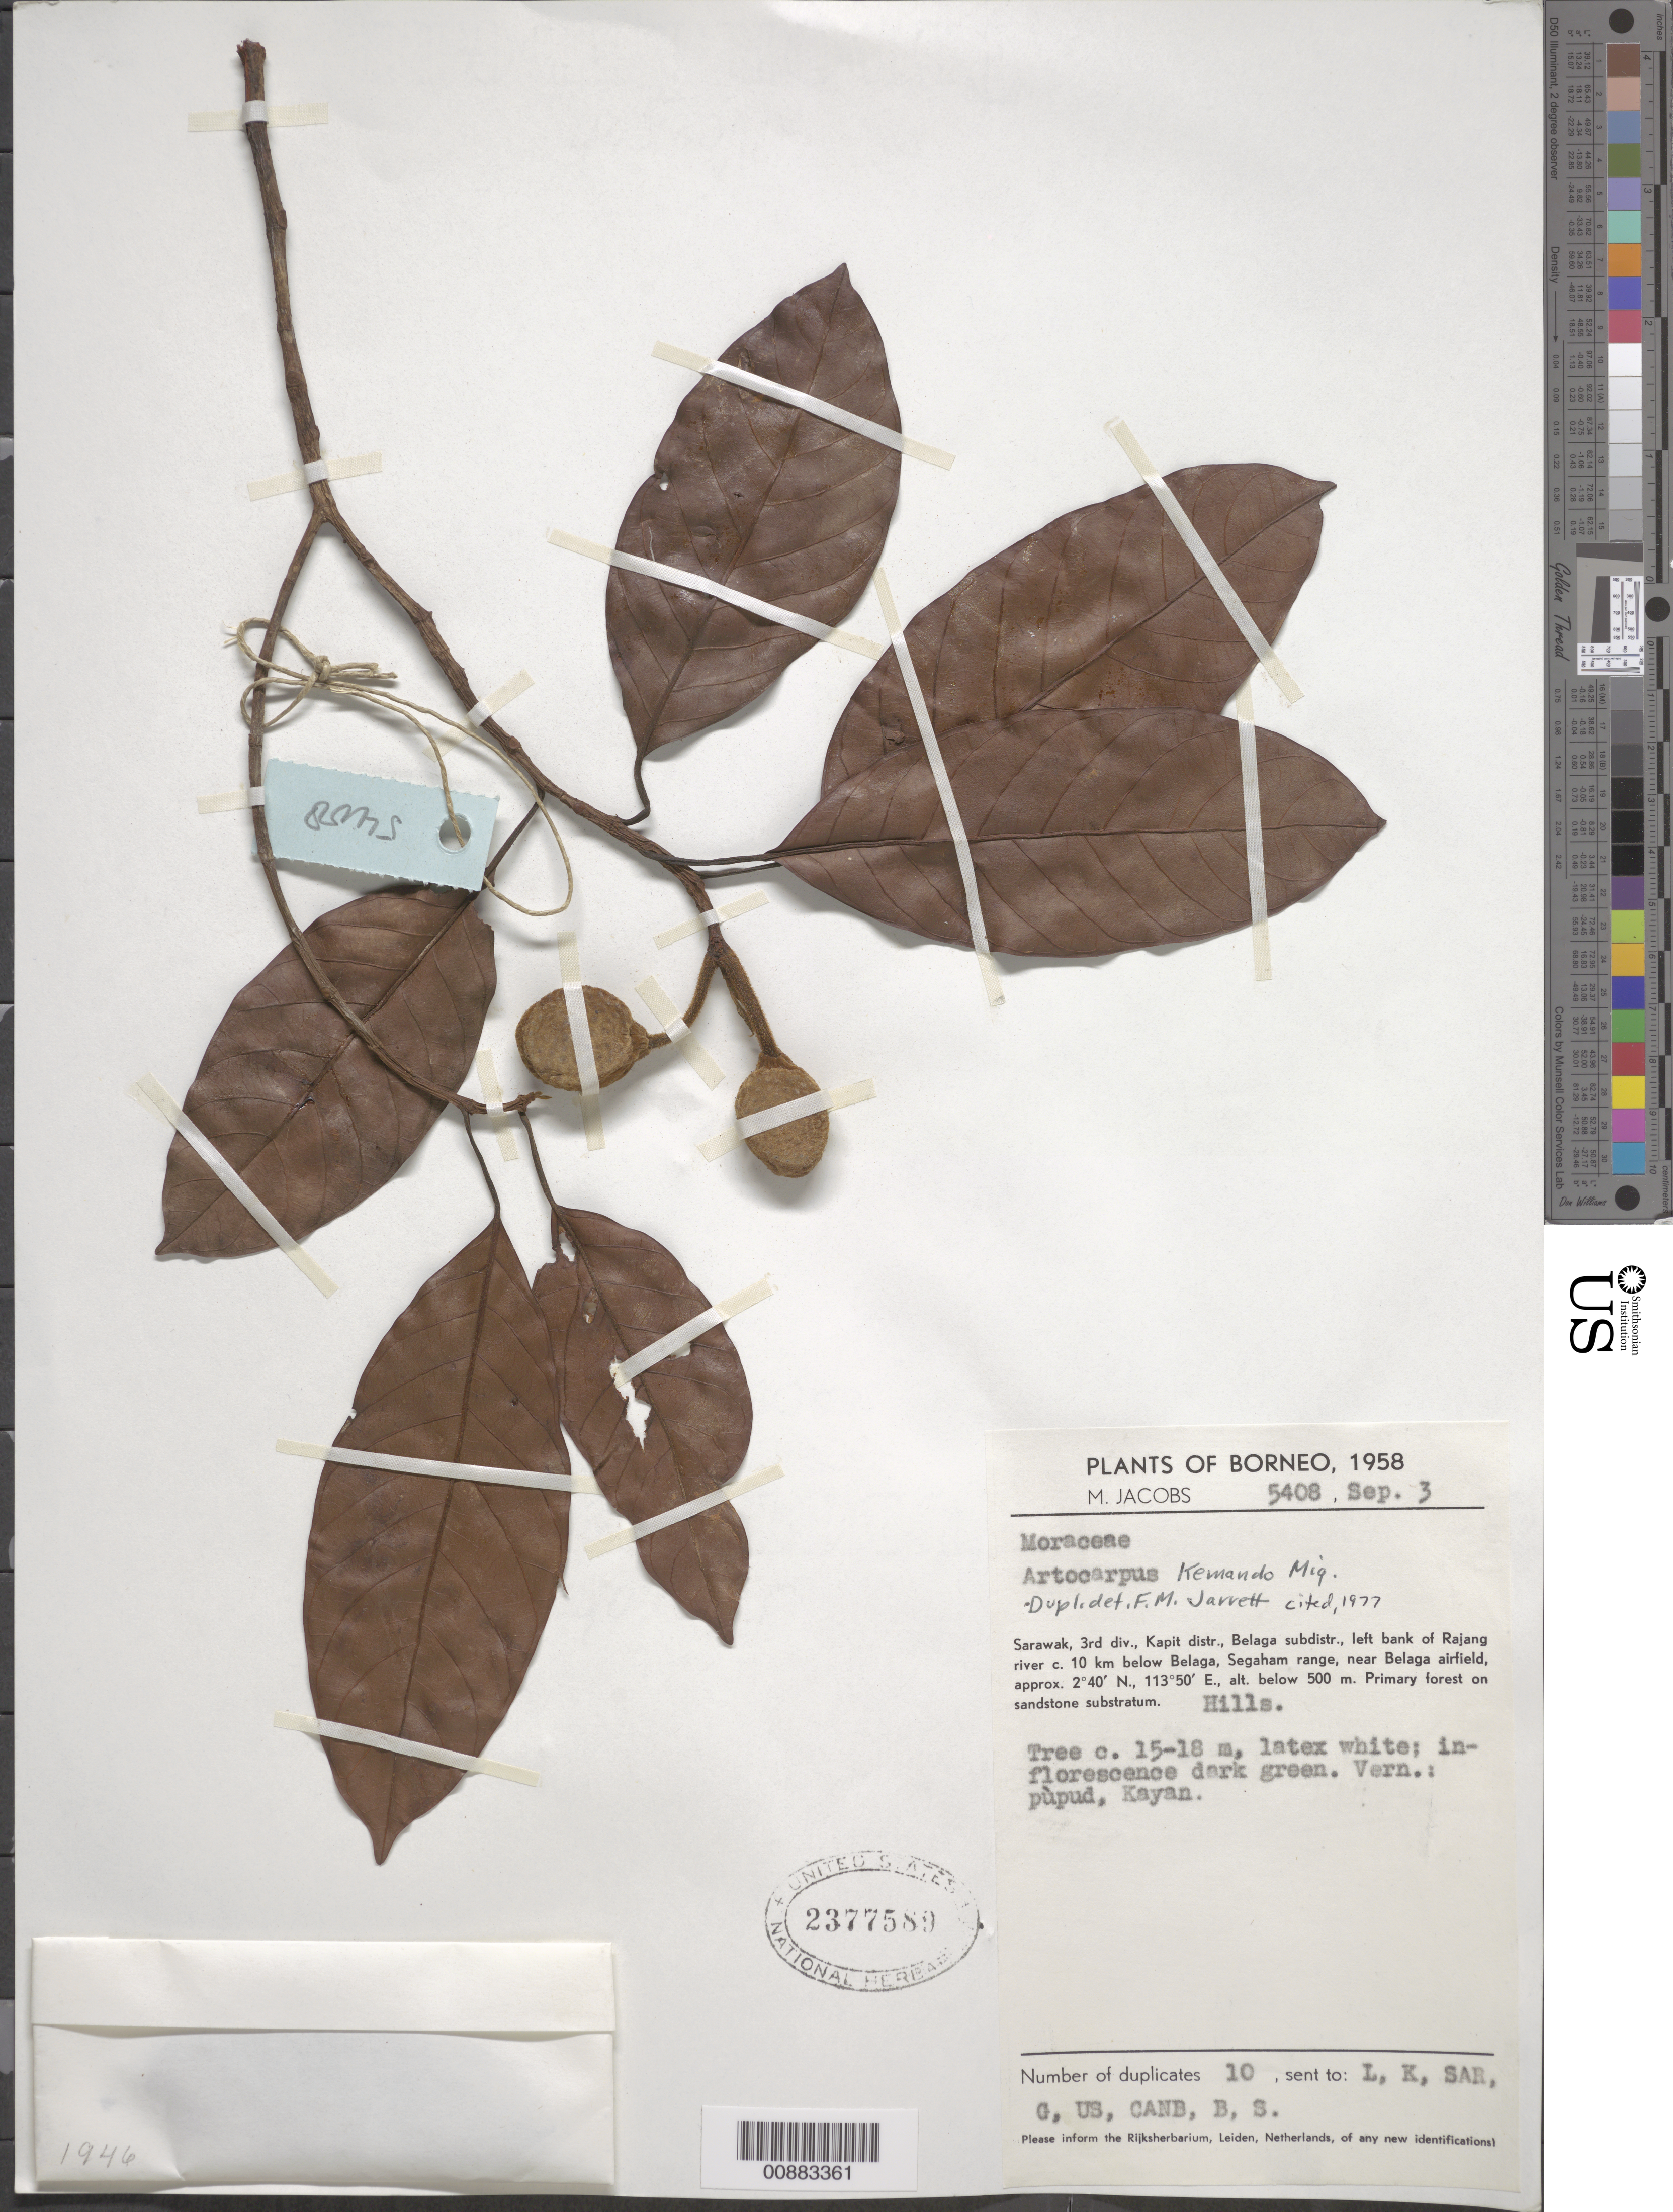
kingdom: Plantae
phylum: Tracheophyta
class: Magnoliopsida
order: Rosales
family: Moraceae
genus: Artocarpus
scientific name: Artocarpus kemando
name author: Miq.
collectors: M. R. Jacobs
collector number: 5408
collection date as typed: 03 Sep 1977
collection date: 1977-09-03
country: Malaysia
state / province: Sarawak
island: Borneo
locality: Sarawak, 3rd div., Kapit distr., Belaga subdistr., left bank of Rajang river ca. 10 km. below Belaga, Segaham range, near Belaga airfield.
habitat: Psrimary forest on sandstone substratum. Hills.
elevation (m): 500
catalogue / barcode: US 2377589